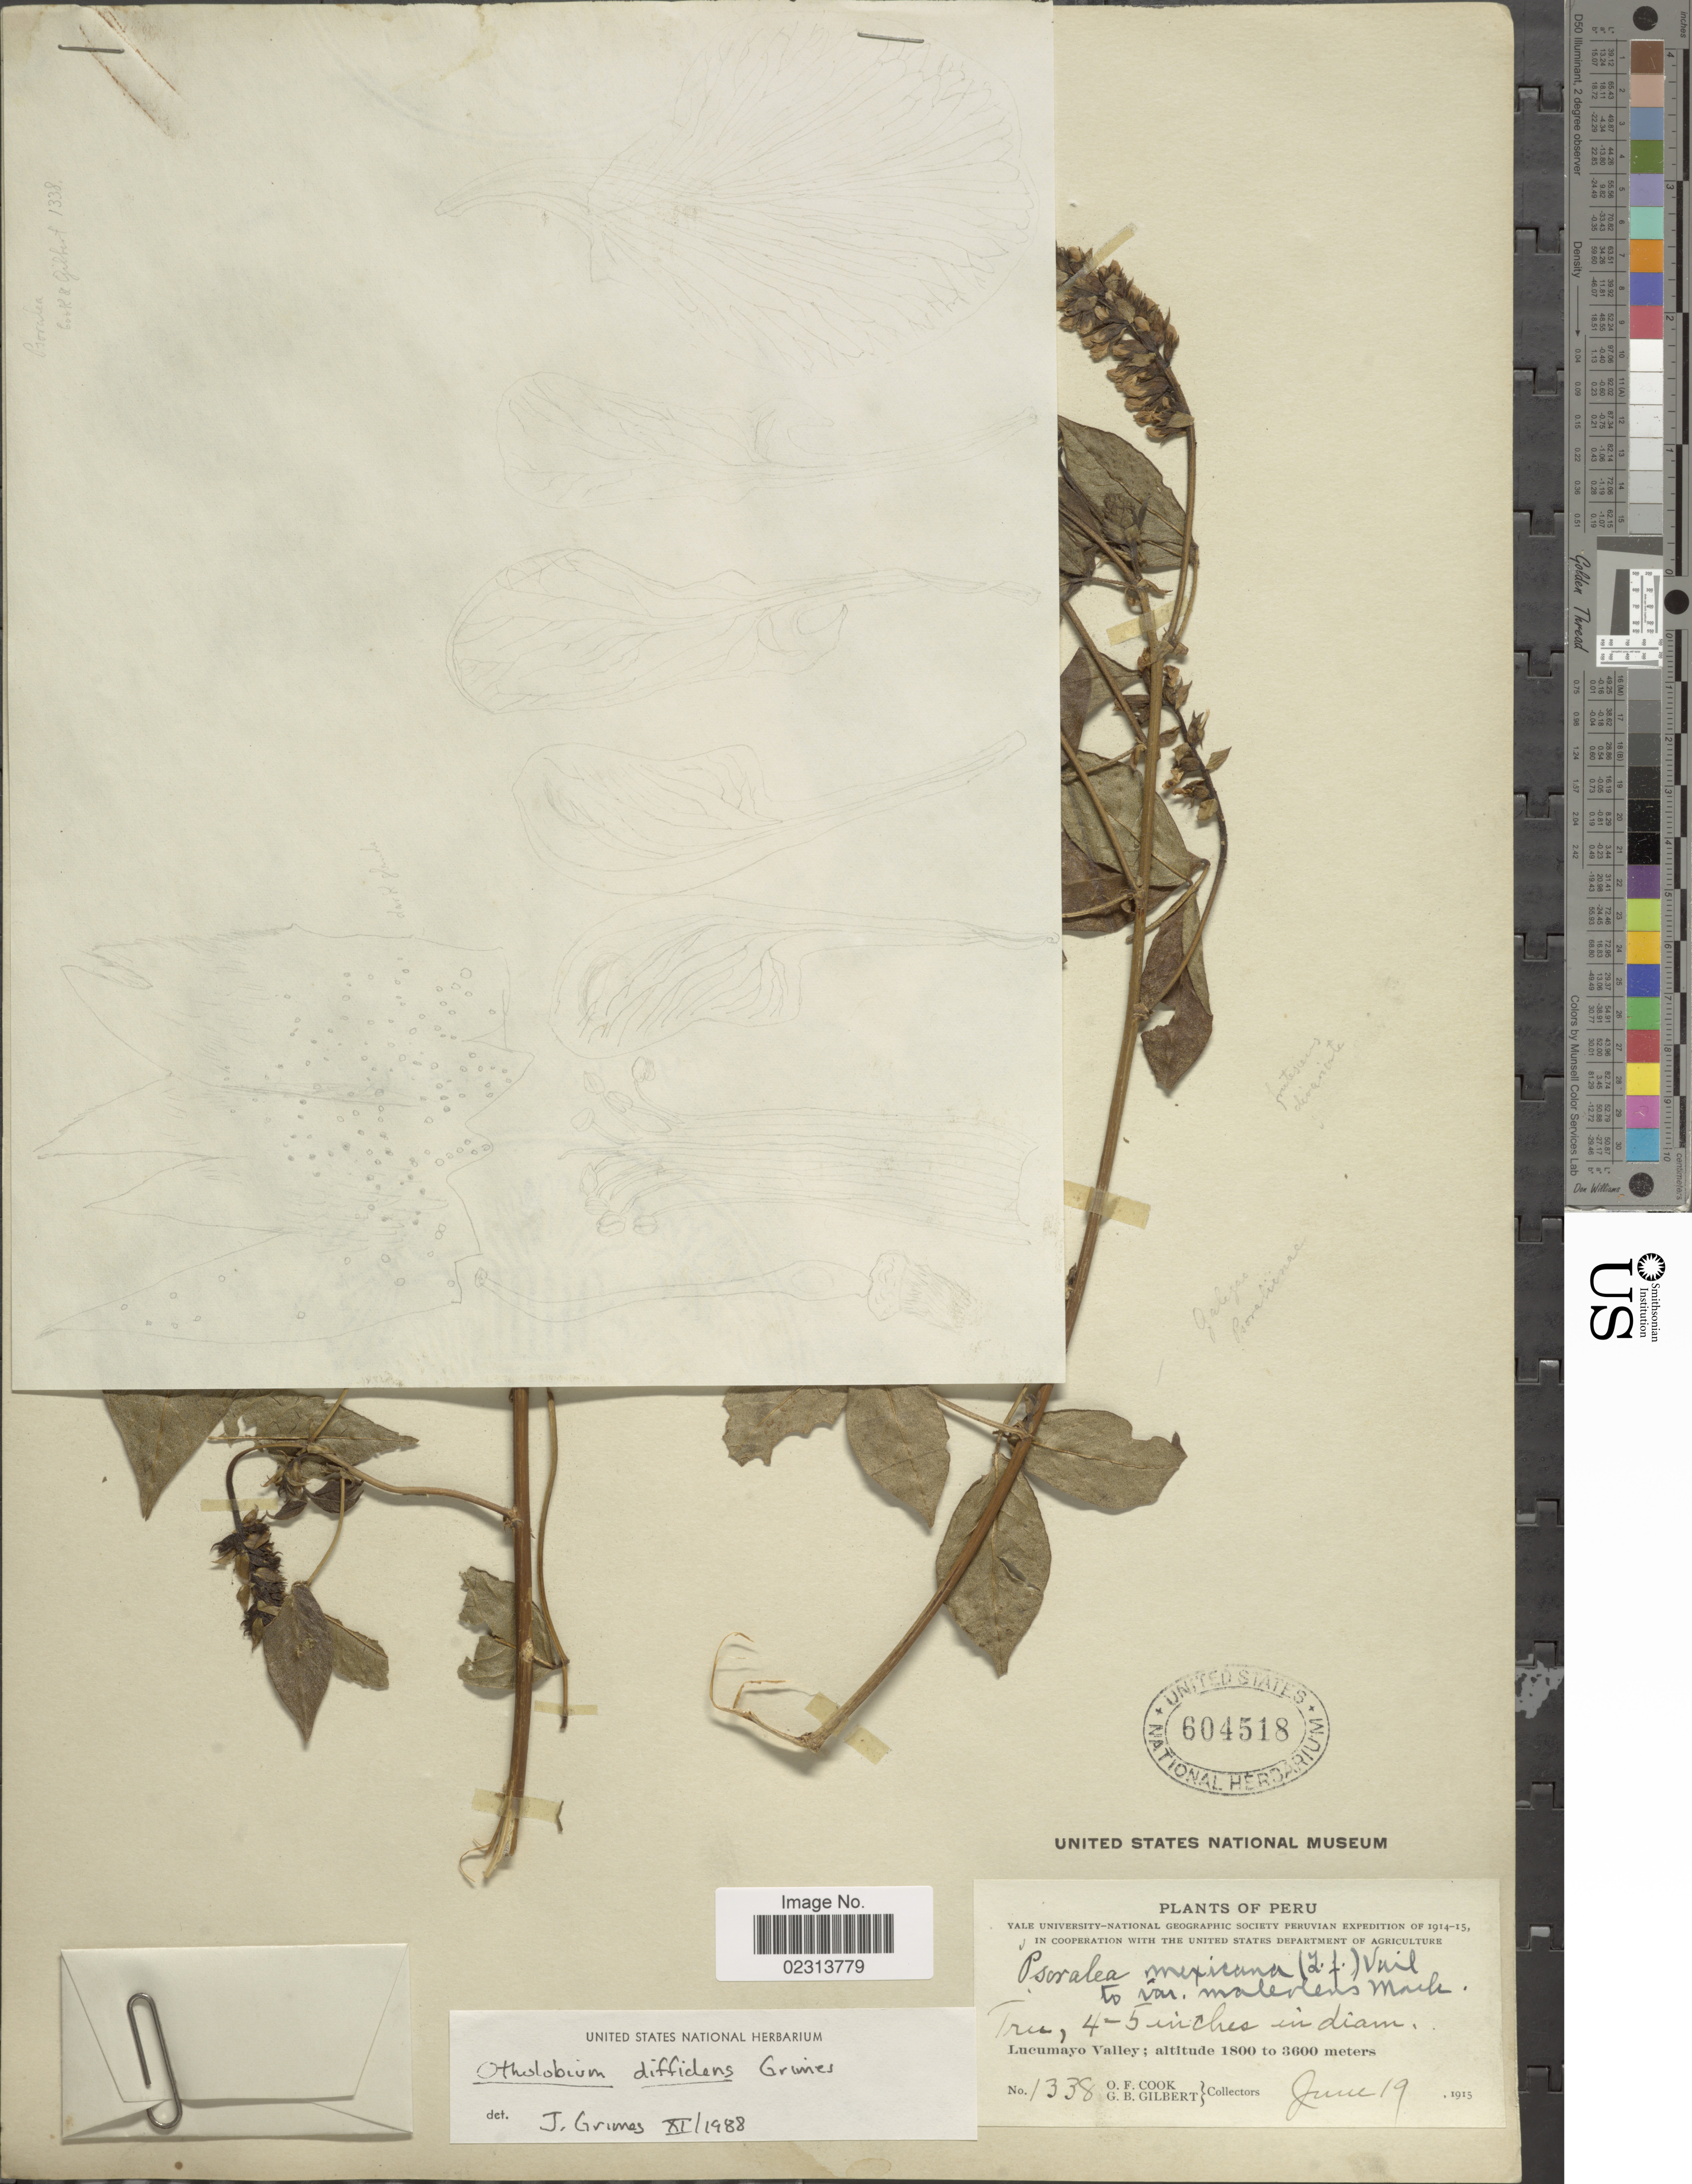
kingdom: Plantae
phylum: Tracheophyta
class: Magnoliopsida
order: Fabales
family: Fabaceae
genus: Otholobium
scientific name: Otholobium diffidens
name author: J.W. Grimes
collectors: O. F. Cook & G. B. Gilbert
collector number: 1338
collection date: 1915-06-19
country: Peru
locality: Lucumayo Valley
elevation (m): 1800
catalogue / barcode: US 604518